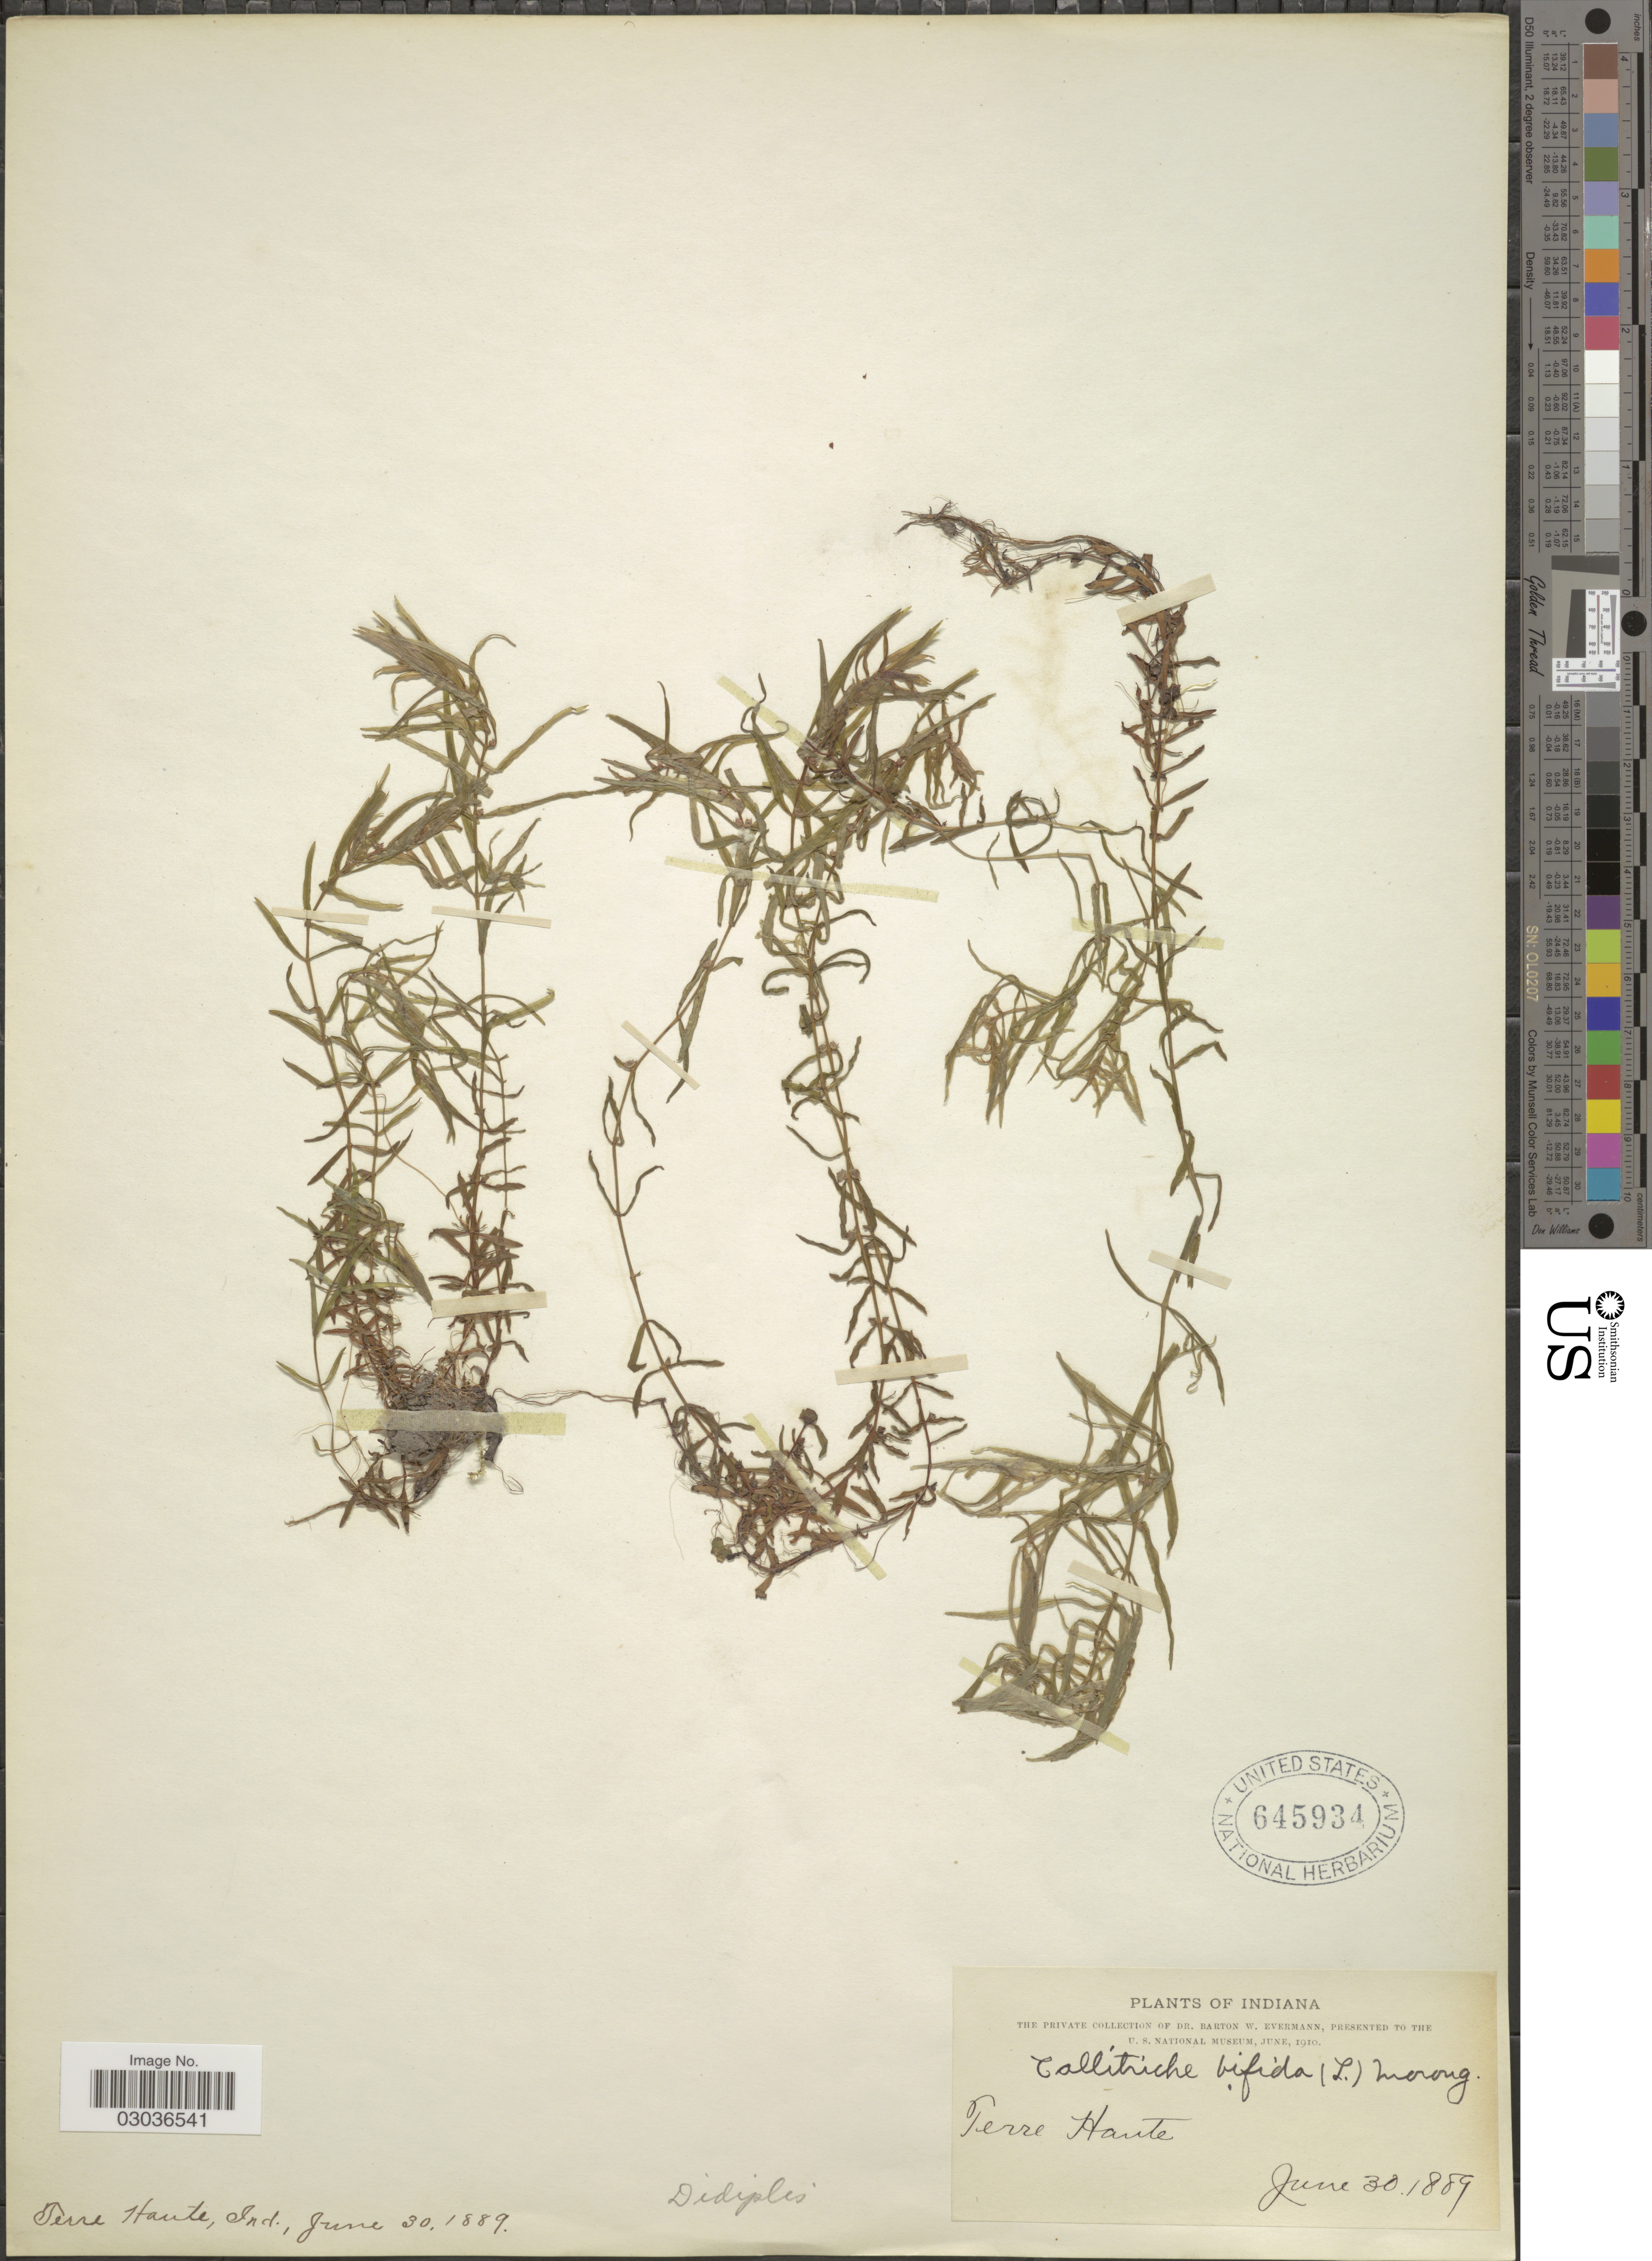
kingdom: Plantae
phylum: Tracheophyta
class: Magnoliopsida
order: Myrtales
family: Lythraceae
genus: Didiplis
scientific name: Didiplis diandra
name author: (Nutt. ex DC.) Alph. Wood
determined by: Strong, Mark T., (BOT), Smithsonian Institution - National Museum of Natural History (UNITED STATES)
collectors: B. W. Evermann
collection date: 1889-06-30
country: United States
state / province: Indiana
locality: Terre Haute.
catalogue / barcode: US 645934